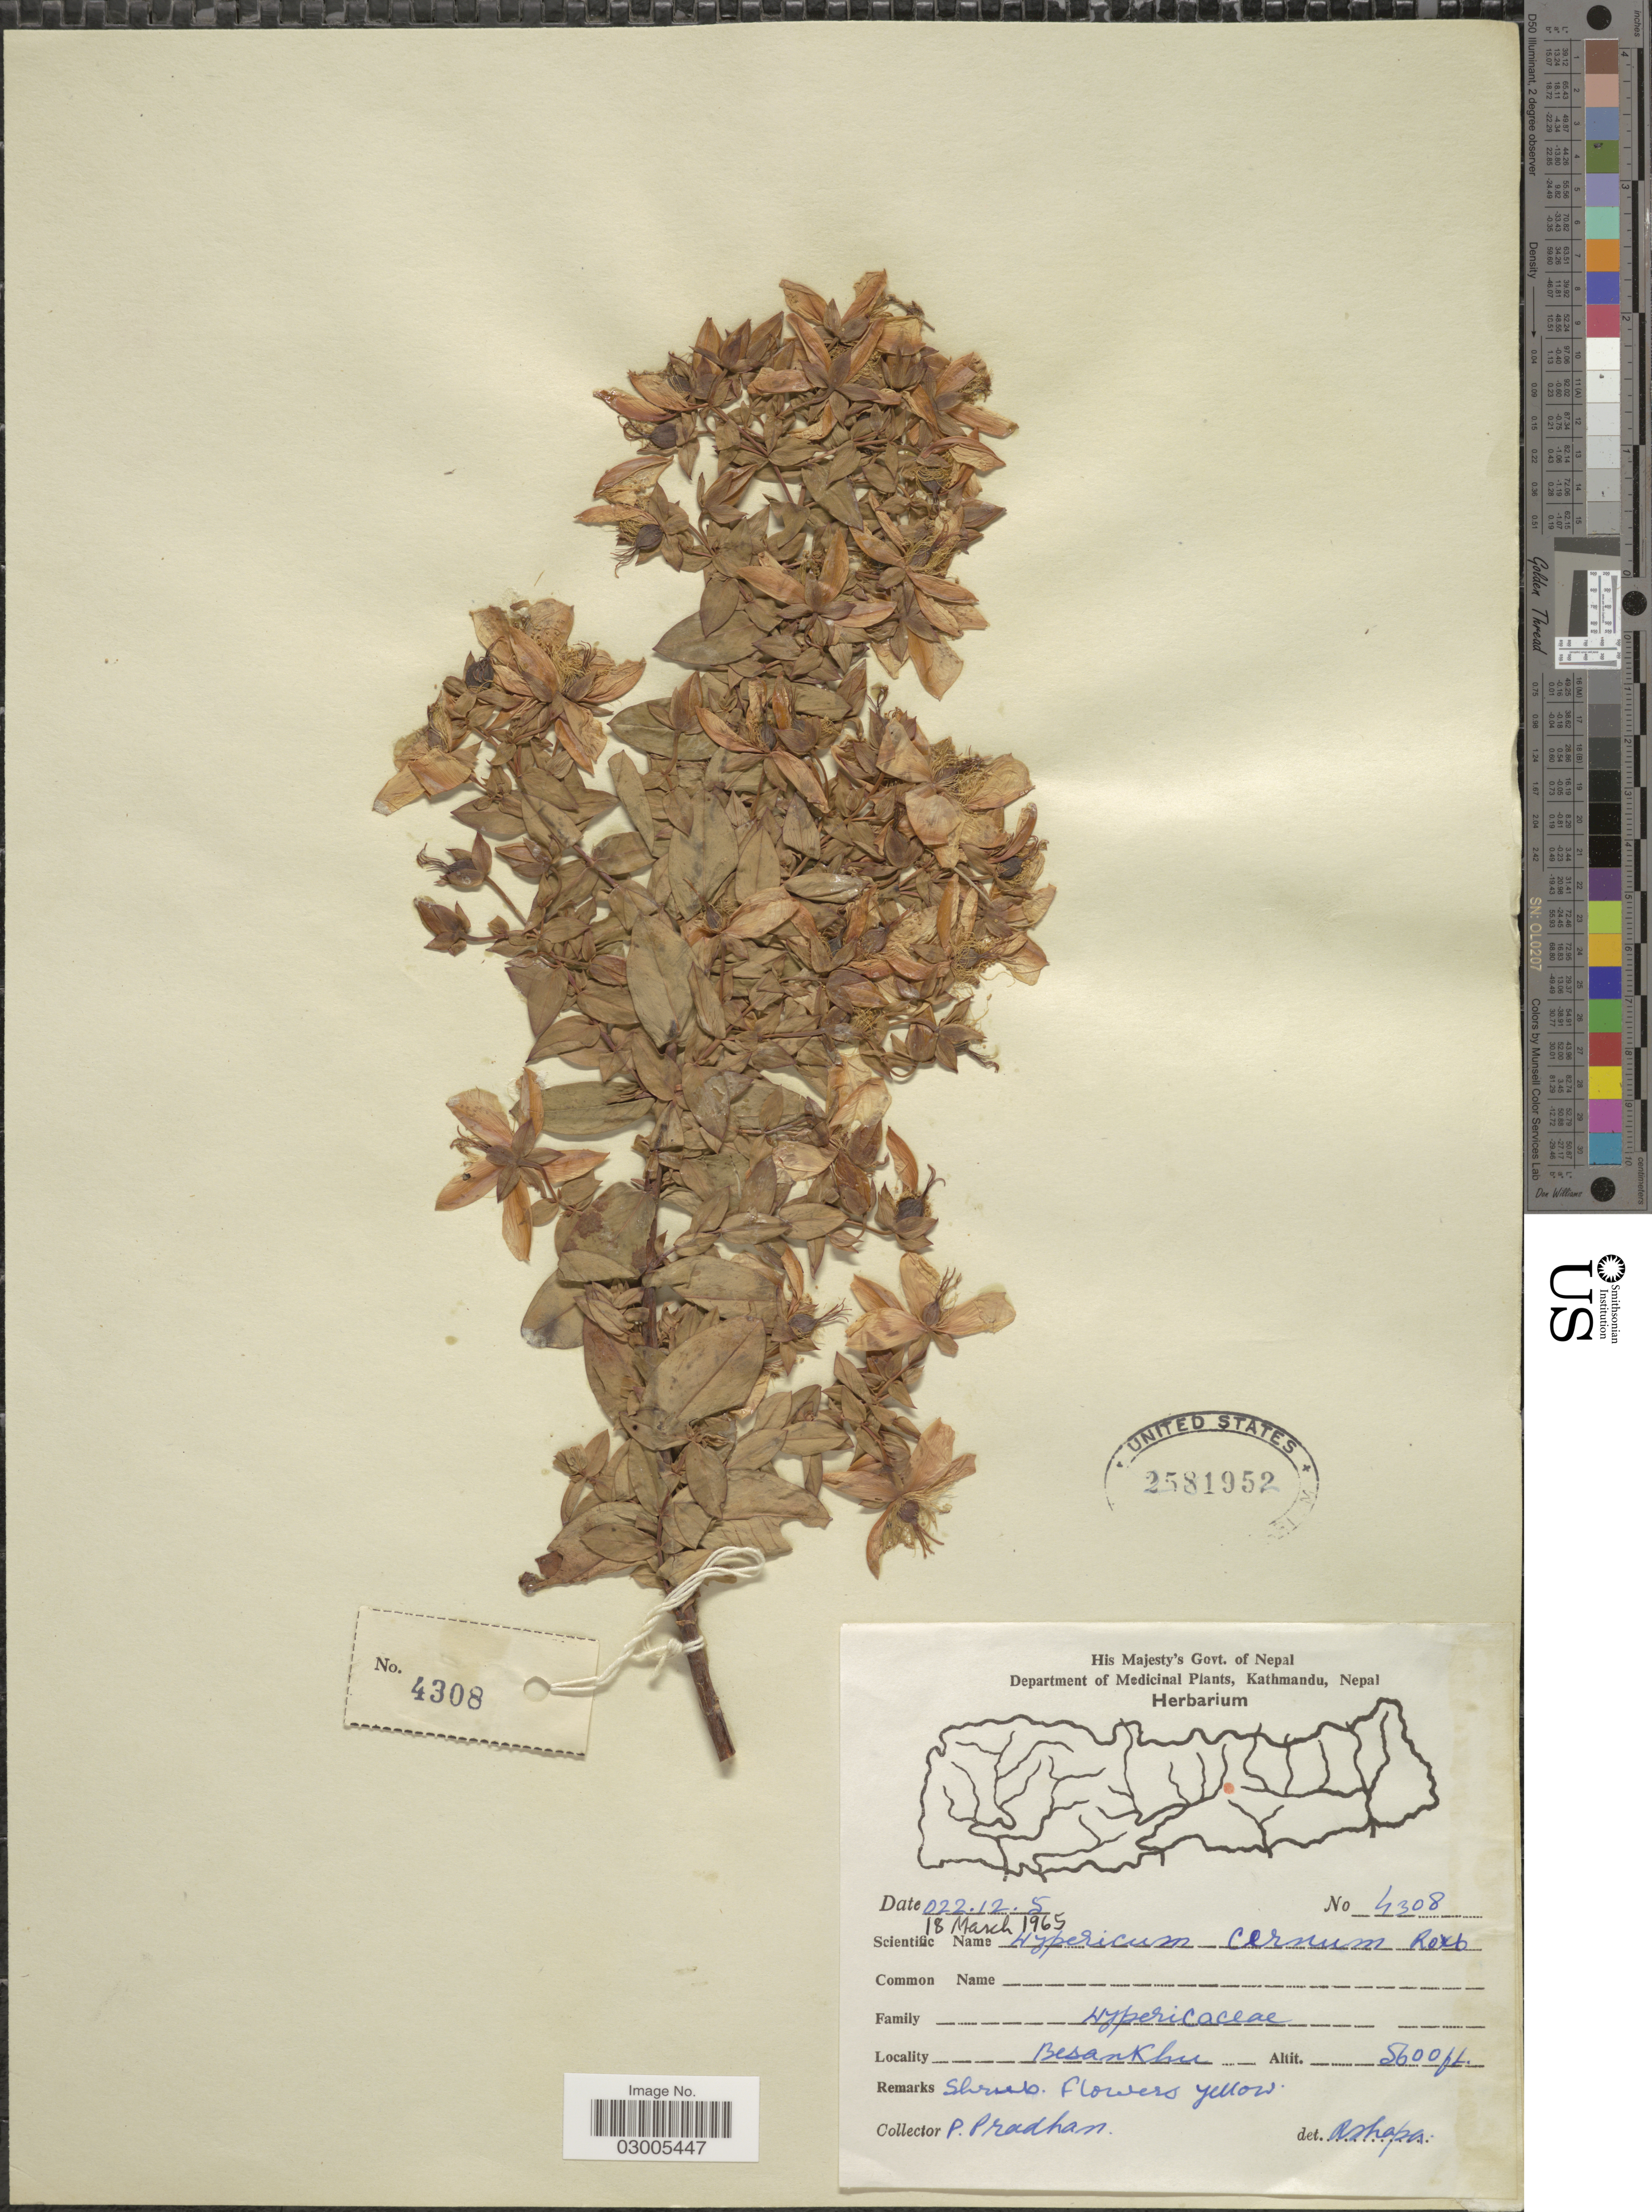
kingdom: Plantae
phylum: Tracheophyta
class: Magnoliopsida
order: Malpighiales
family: Hypericaceae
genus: Hypericum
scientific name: Hypericum oblongifolium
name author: Choisy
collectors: P. Pradhan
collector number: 4308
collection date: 1965-05-18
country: Nepal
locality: Besankhu.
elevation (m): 1707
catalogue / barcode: US 2581952